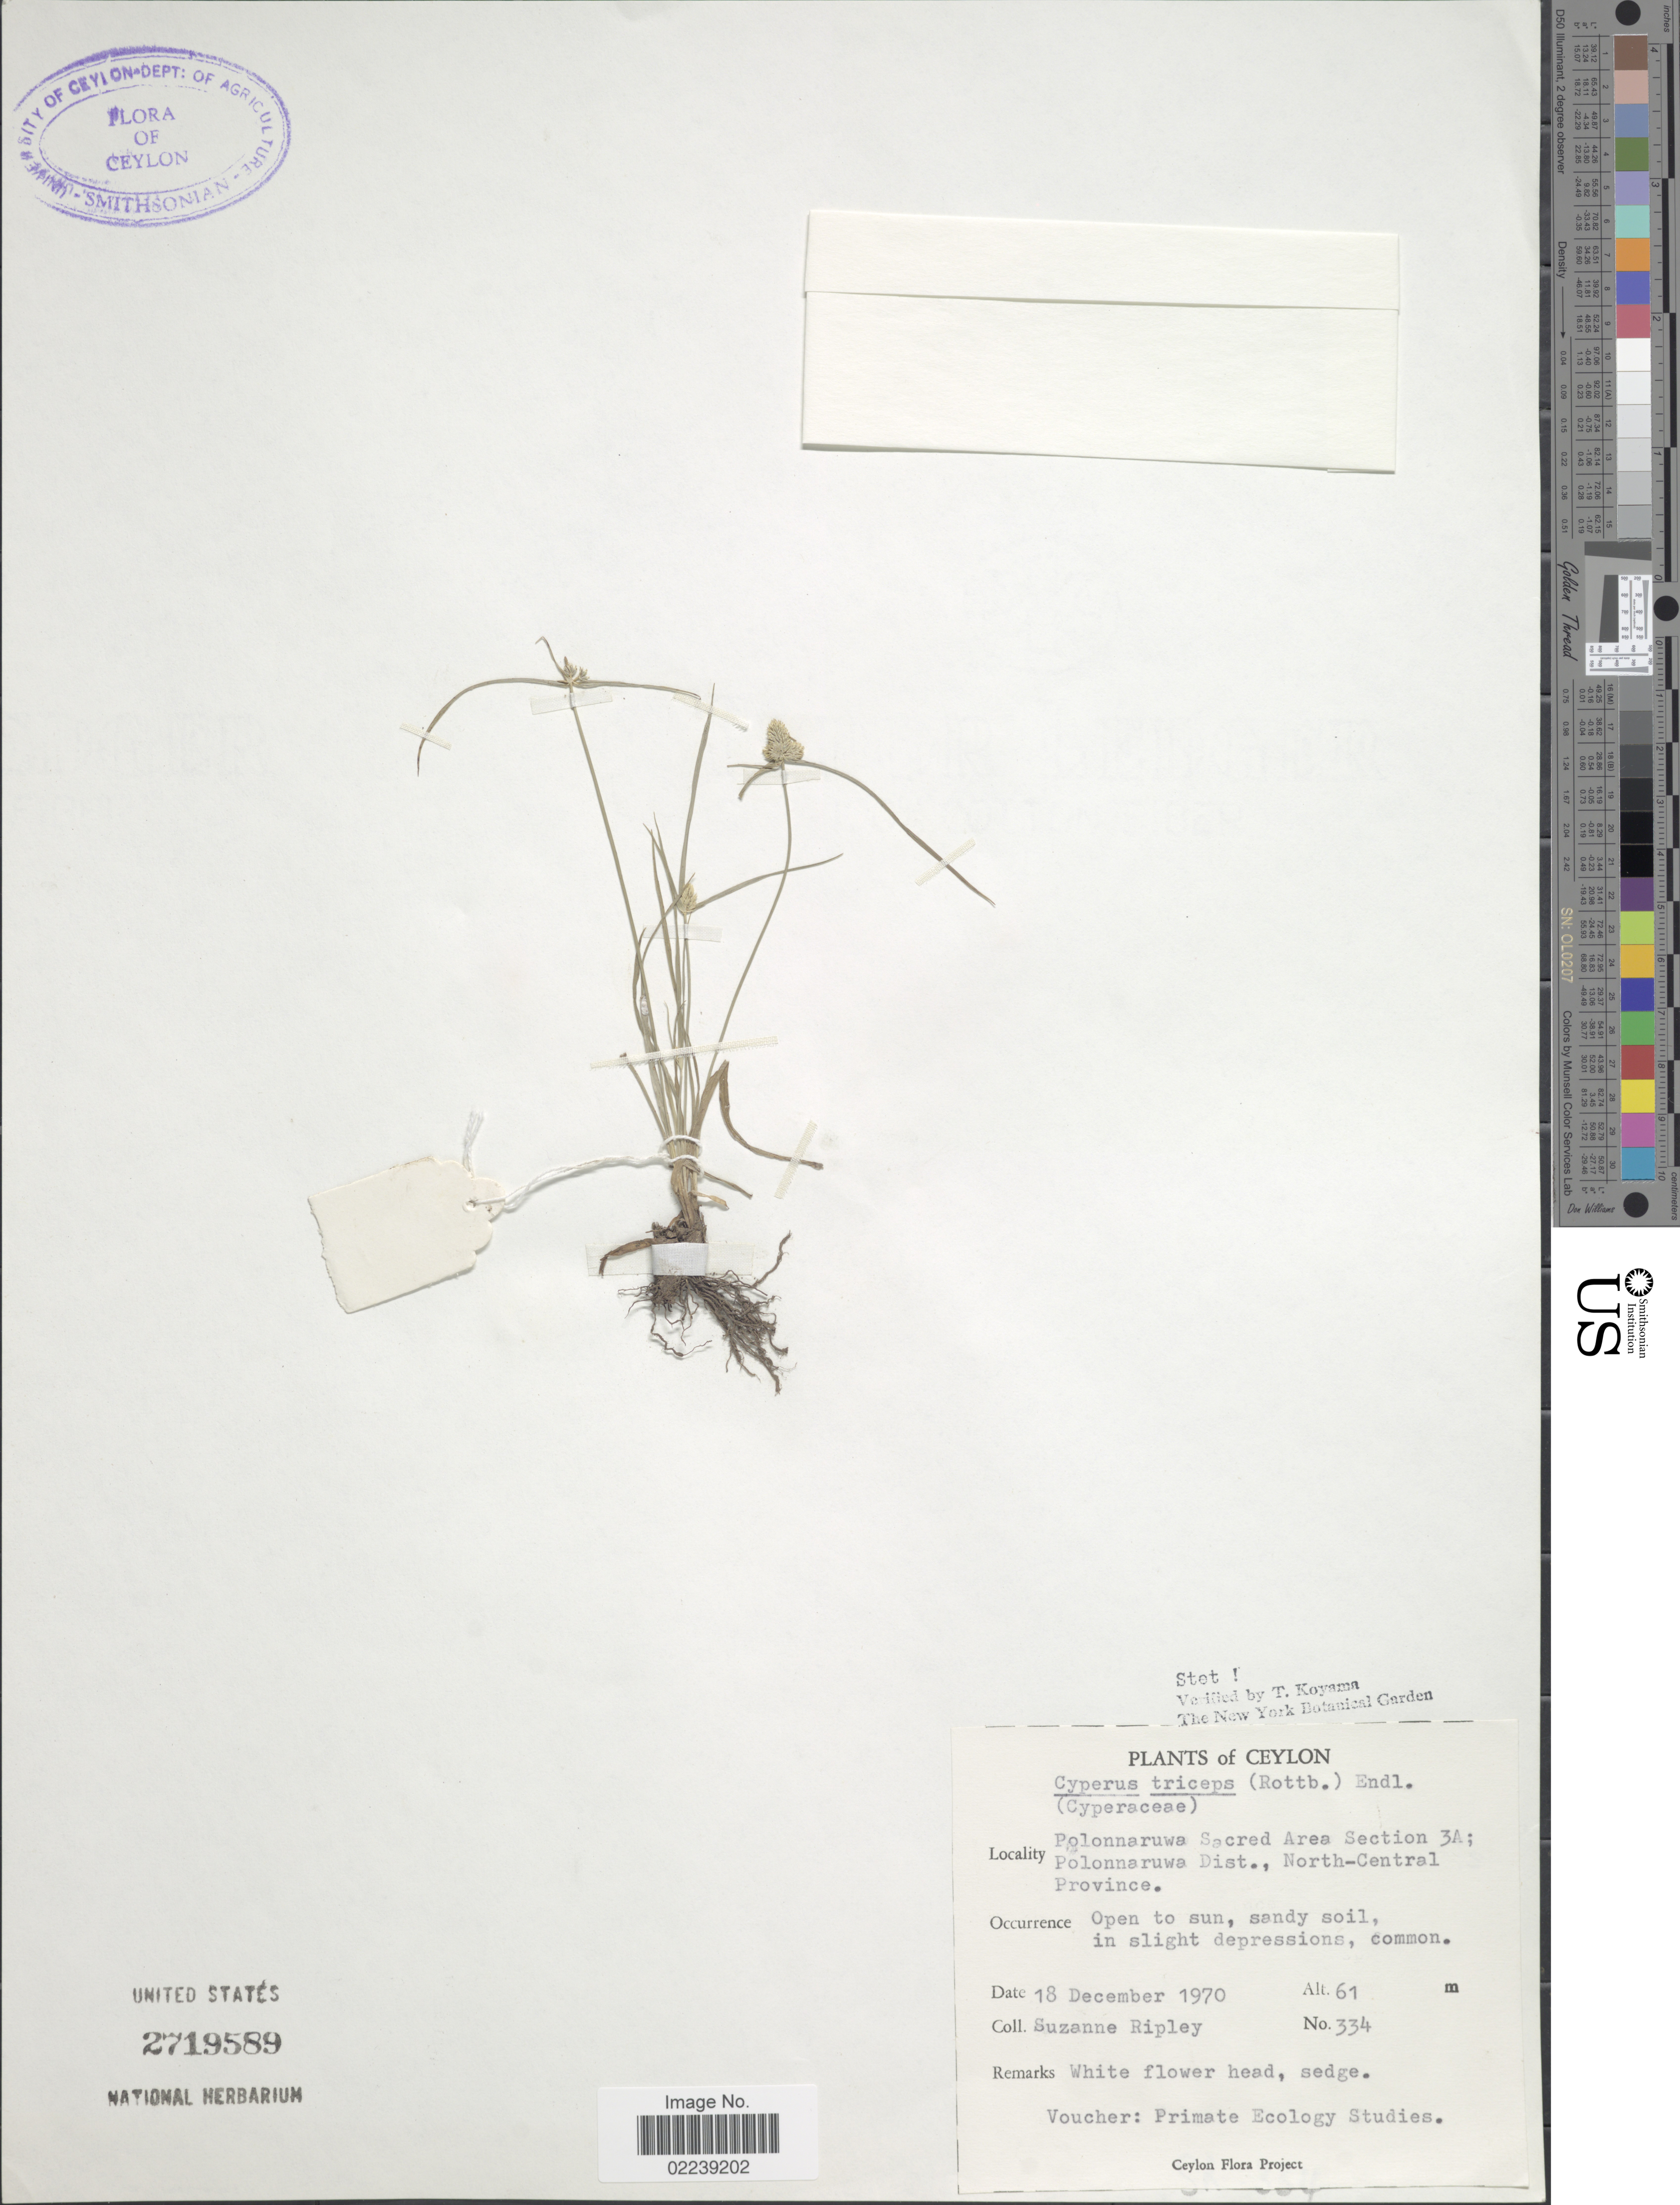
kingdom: Plantae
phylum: Tracheophyta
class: Liliopsida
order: Poales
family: Cyperaceae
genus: Cyperus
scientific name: Cyperus tenuifolius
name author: (Steud.) Dandy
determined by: Strong, M. T., (US), Smithsonian Institution - National Museum of Natural History (UNITED STATES)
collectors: S. Ripley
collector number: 334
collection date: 1970-12-18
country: Sri Lanka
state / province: North Central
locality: Ceylon. Polonnaruwa Sacred Area Section 3A; Polonnaruwa dist., North- Central Province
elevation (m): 61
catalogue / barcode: US 2719589